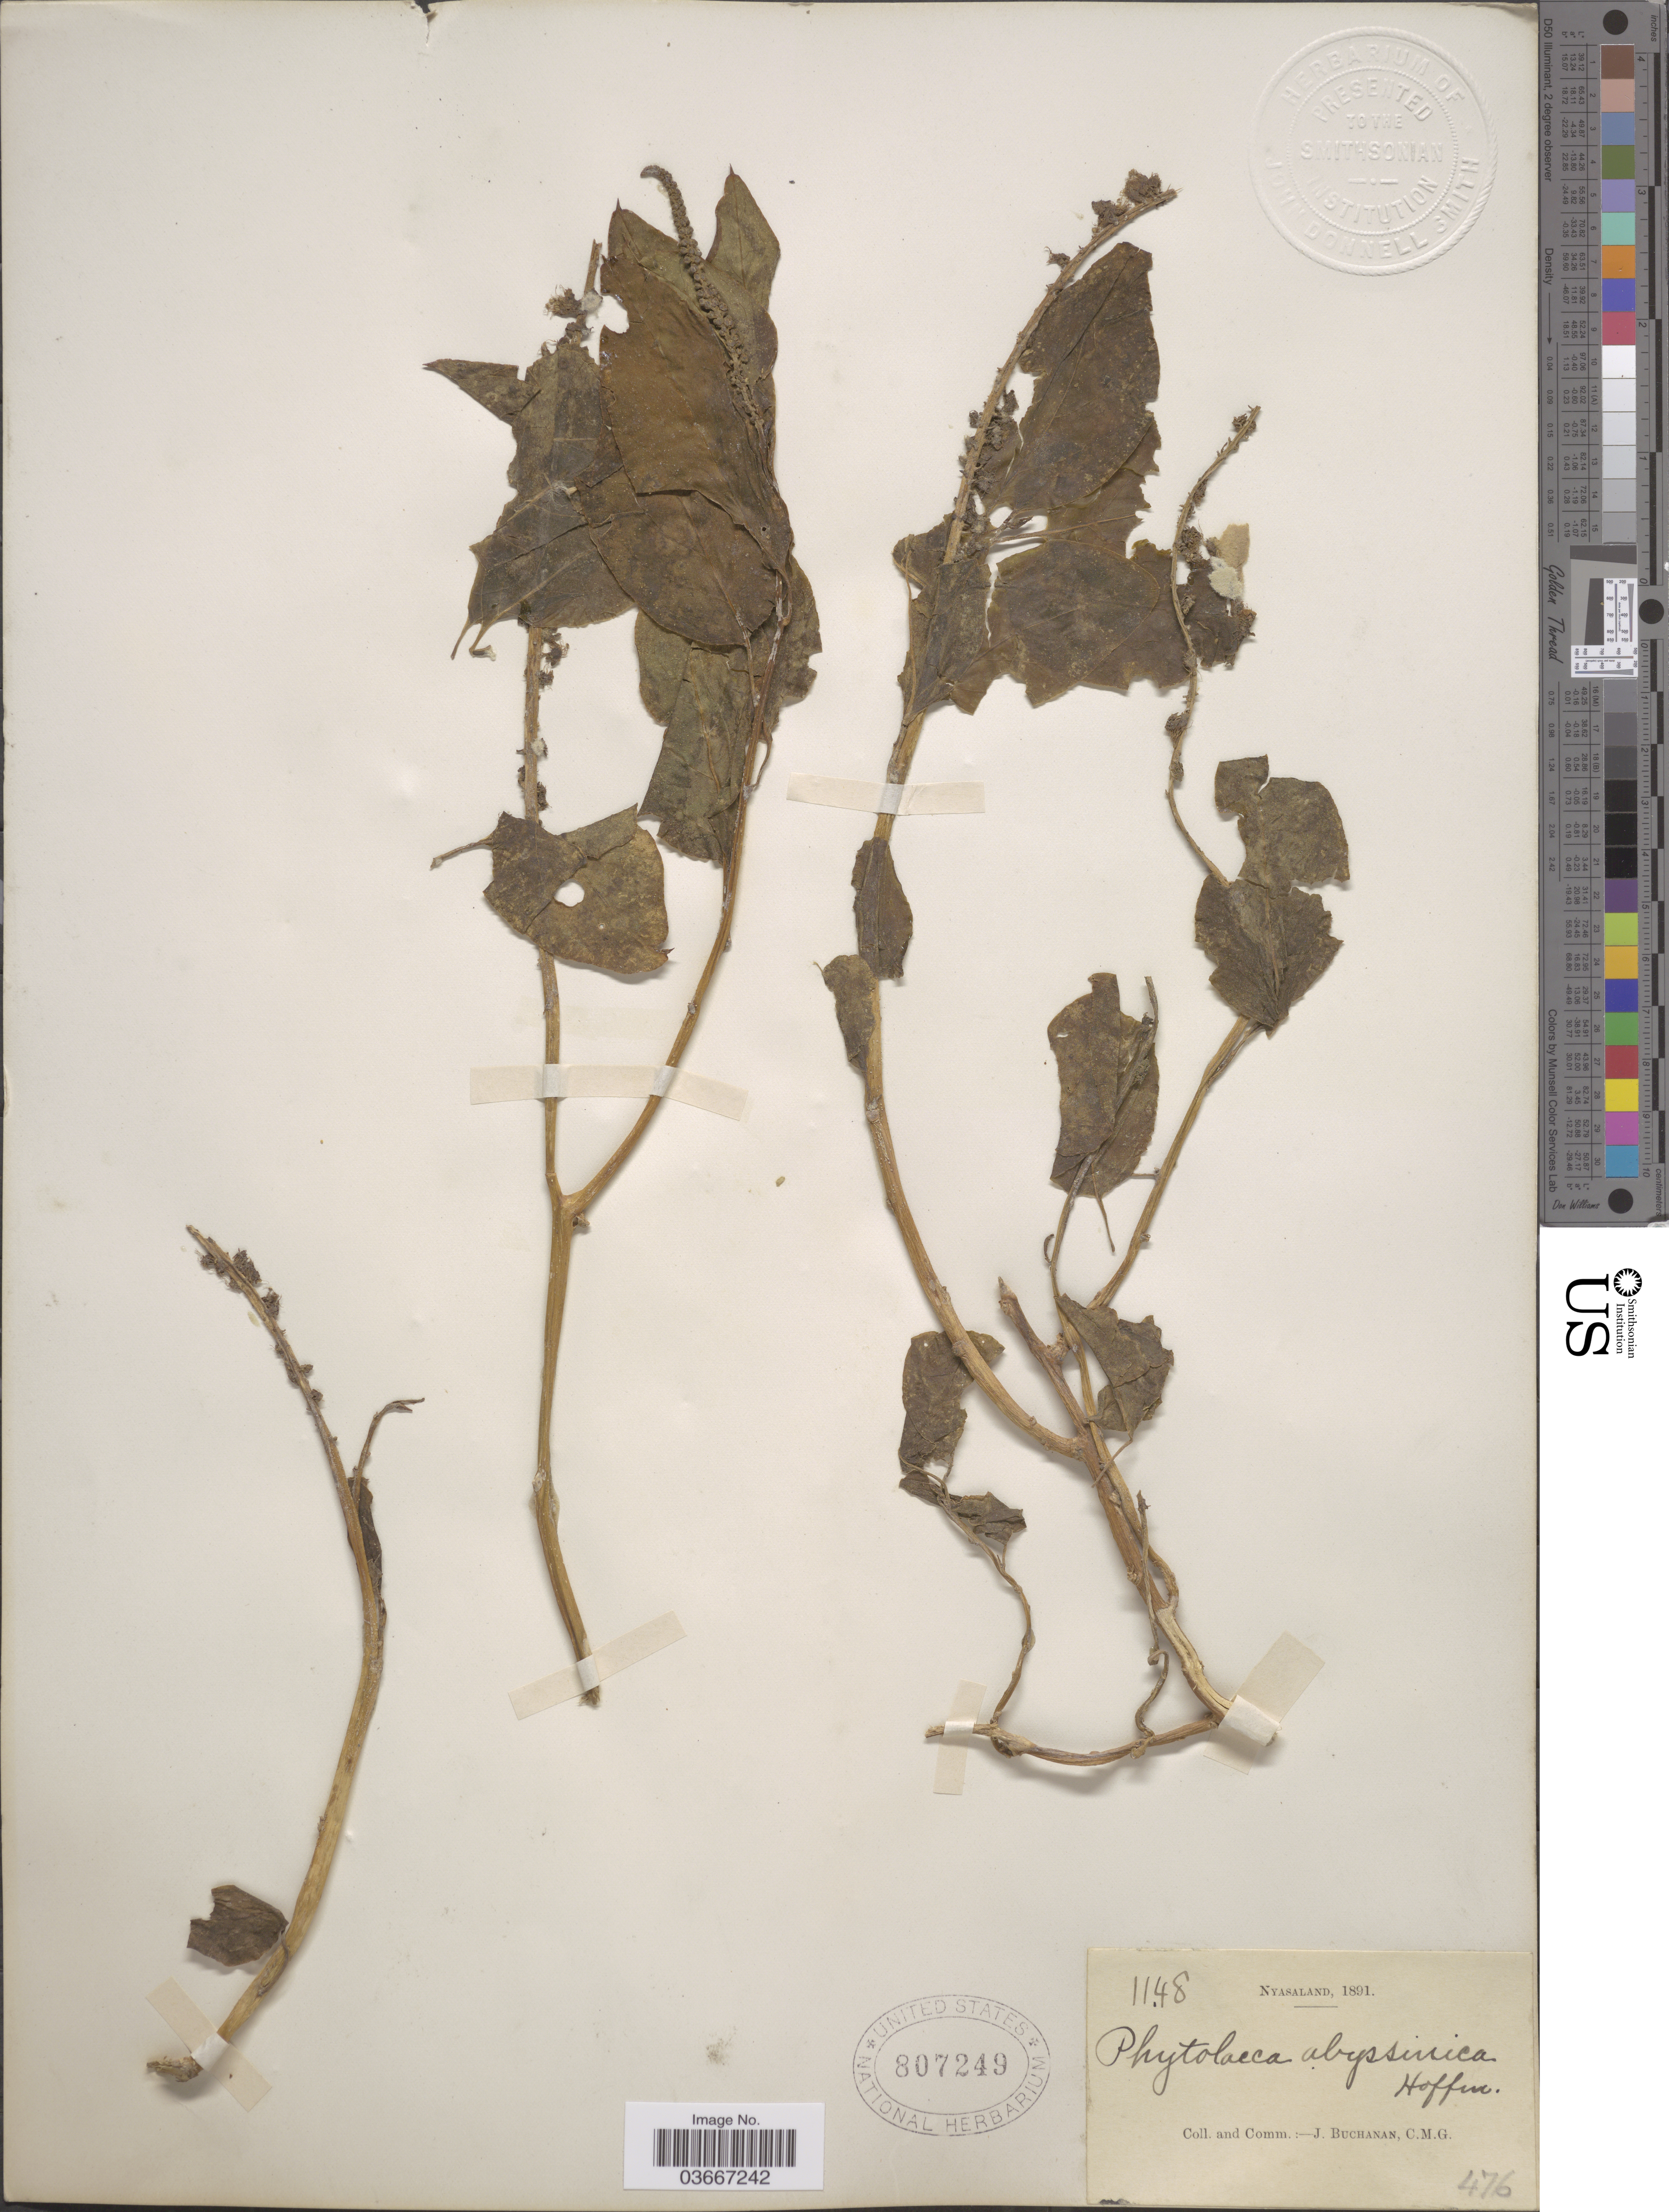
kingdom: Plantae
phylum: Tracheophyta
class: Magnoliopsida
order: Caryophyllales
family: Phytolaccaceae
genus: Phytolacca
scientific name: Phytolacca abyssinica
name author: Hoffm.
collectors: J. Buchanan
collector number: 1148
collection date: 1891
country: Malawi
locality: Nyasaland.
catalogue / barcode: US 807249